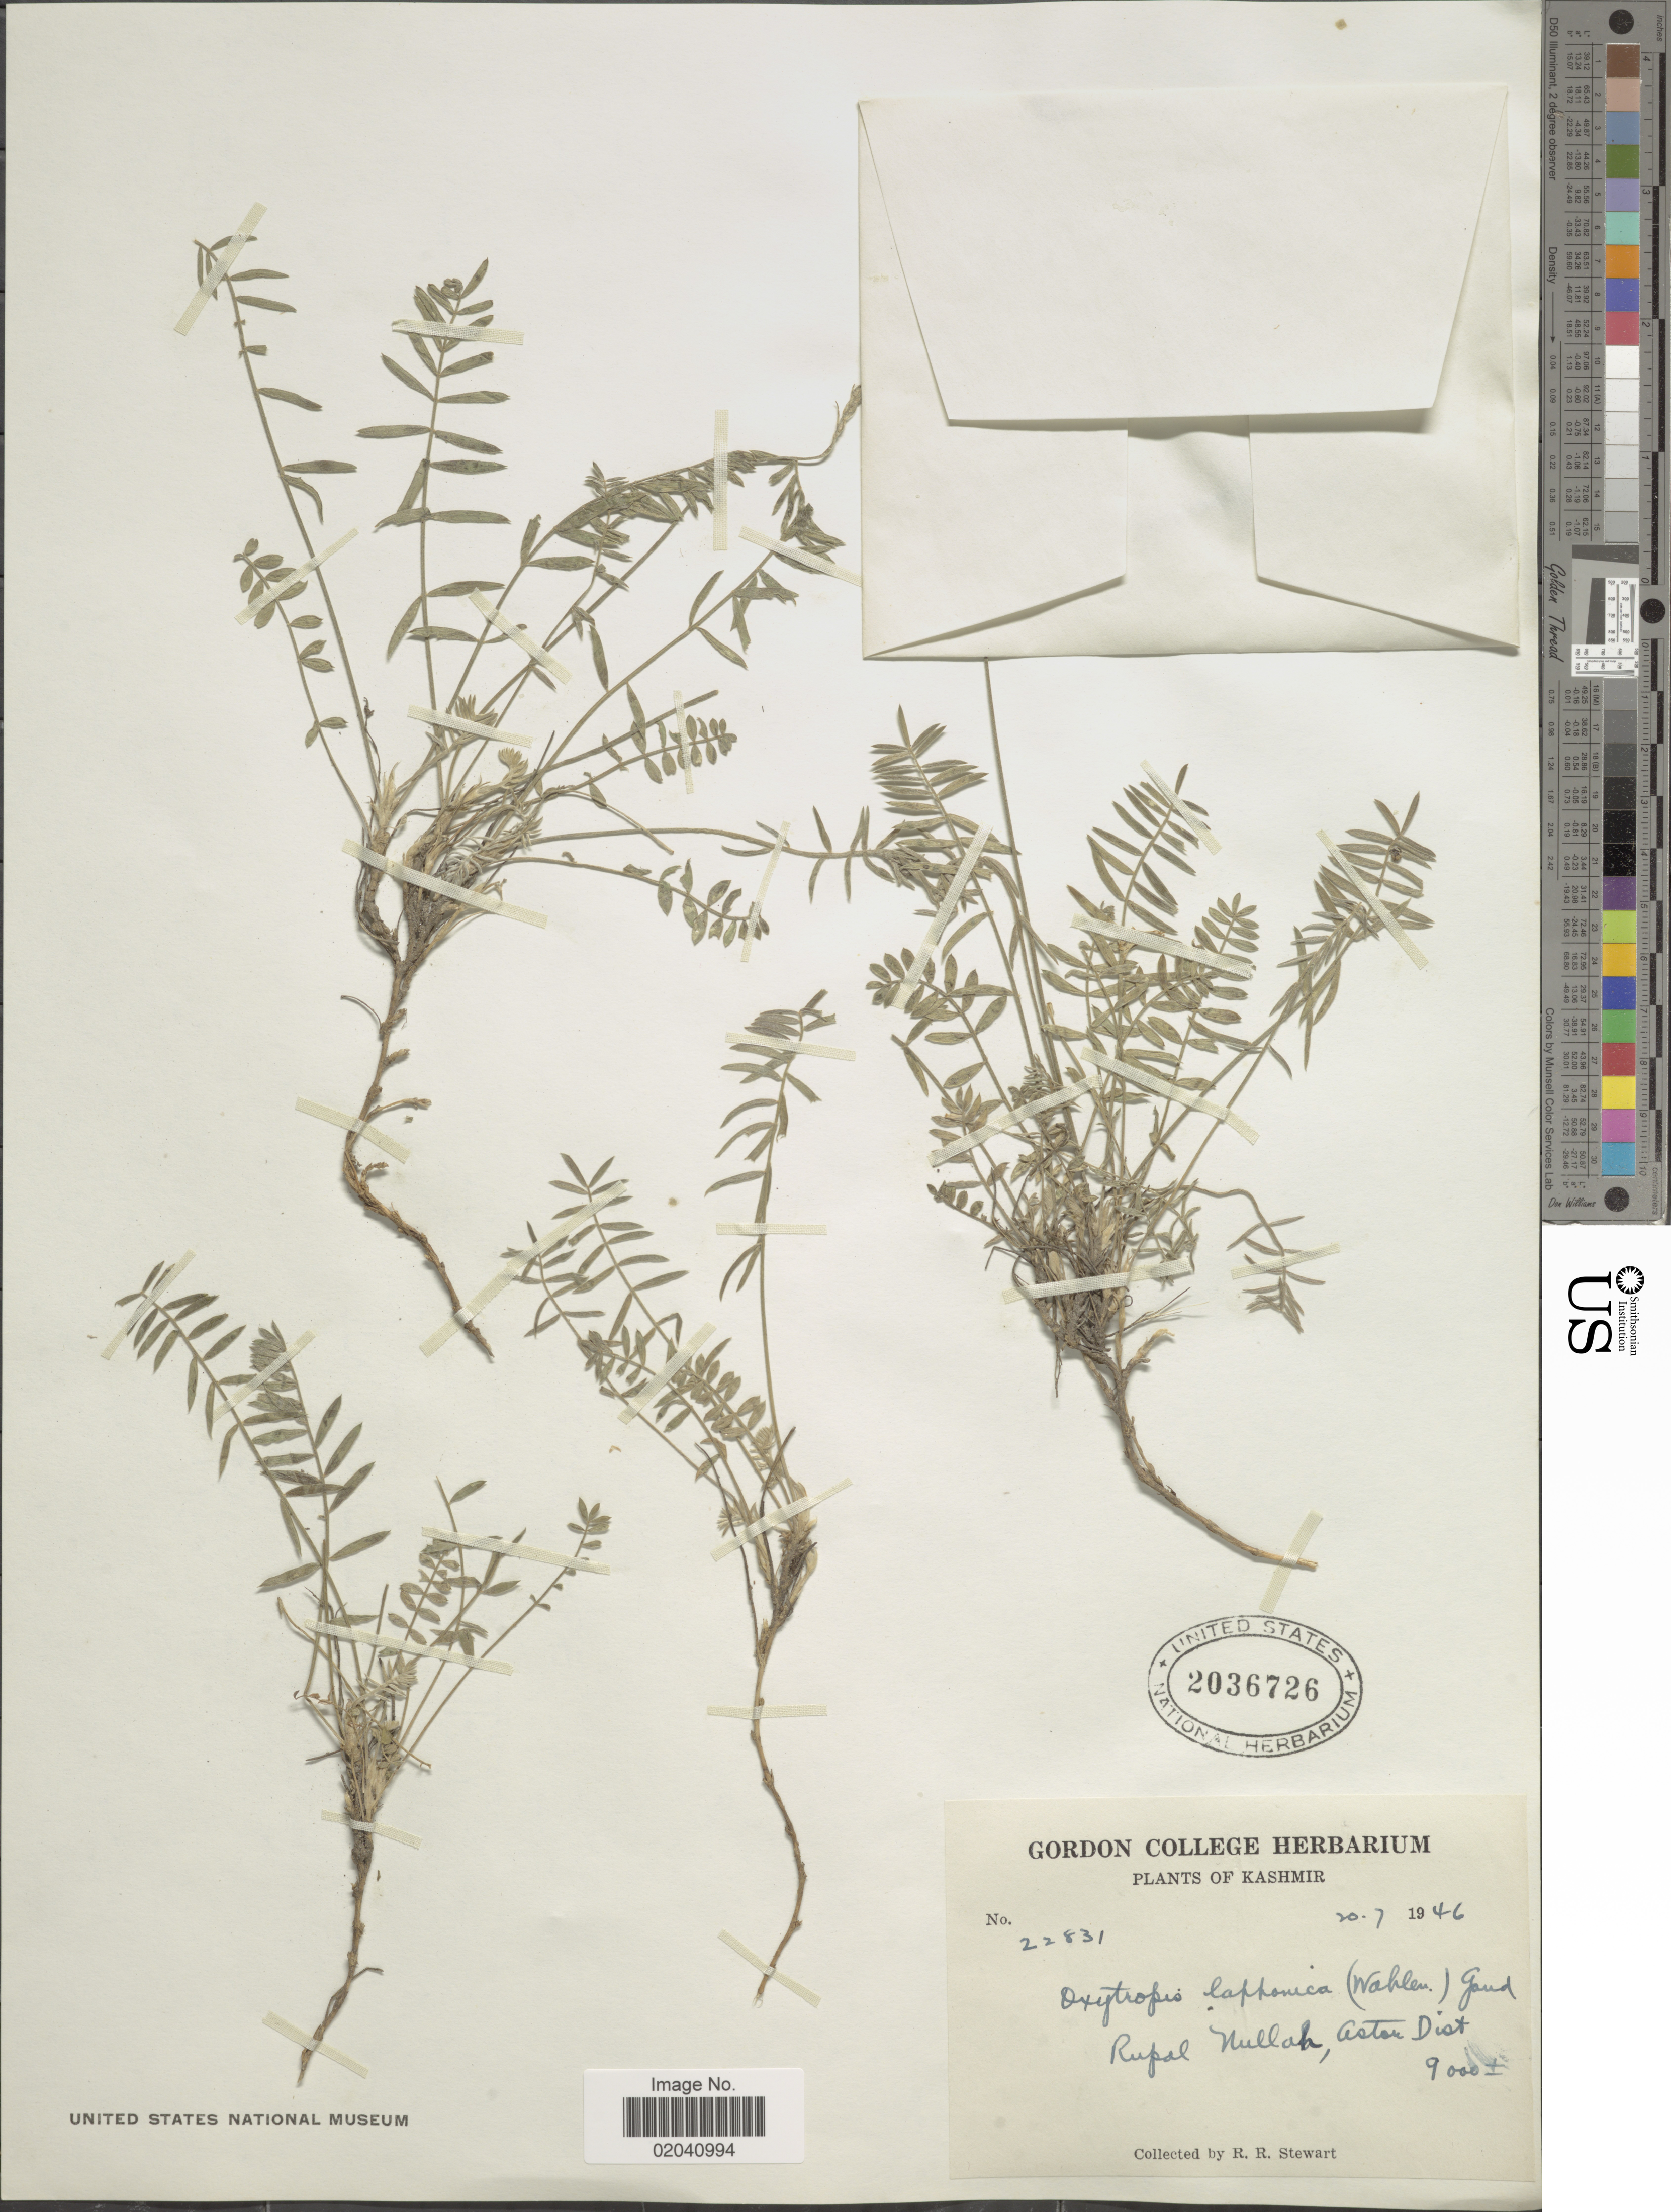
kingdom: Plantae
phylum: Tracheophyta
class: Magnoliopsida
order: Fabales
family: Fabaceae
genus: Oxytropis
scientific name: Oxytropis lapponica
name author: (Wahlenb.) Gay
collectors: R. R. Stewart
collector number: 229831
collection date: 1946-07-20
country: India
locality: Kashmir, Rupal Nullah, Astor Dist.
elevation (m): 2743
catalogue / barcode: US 2036726